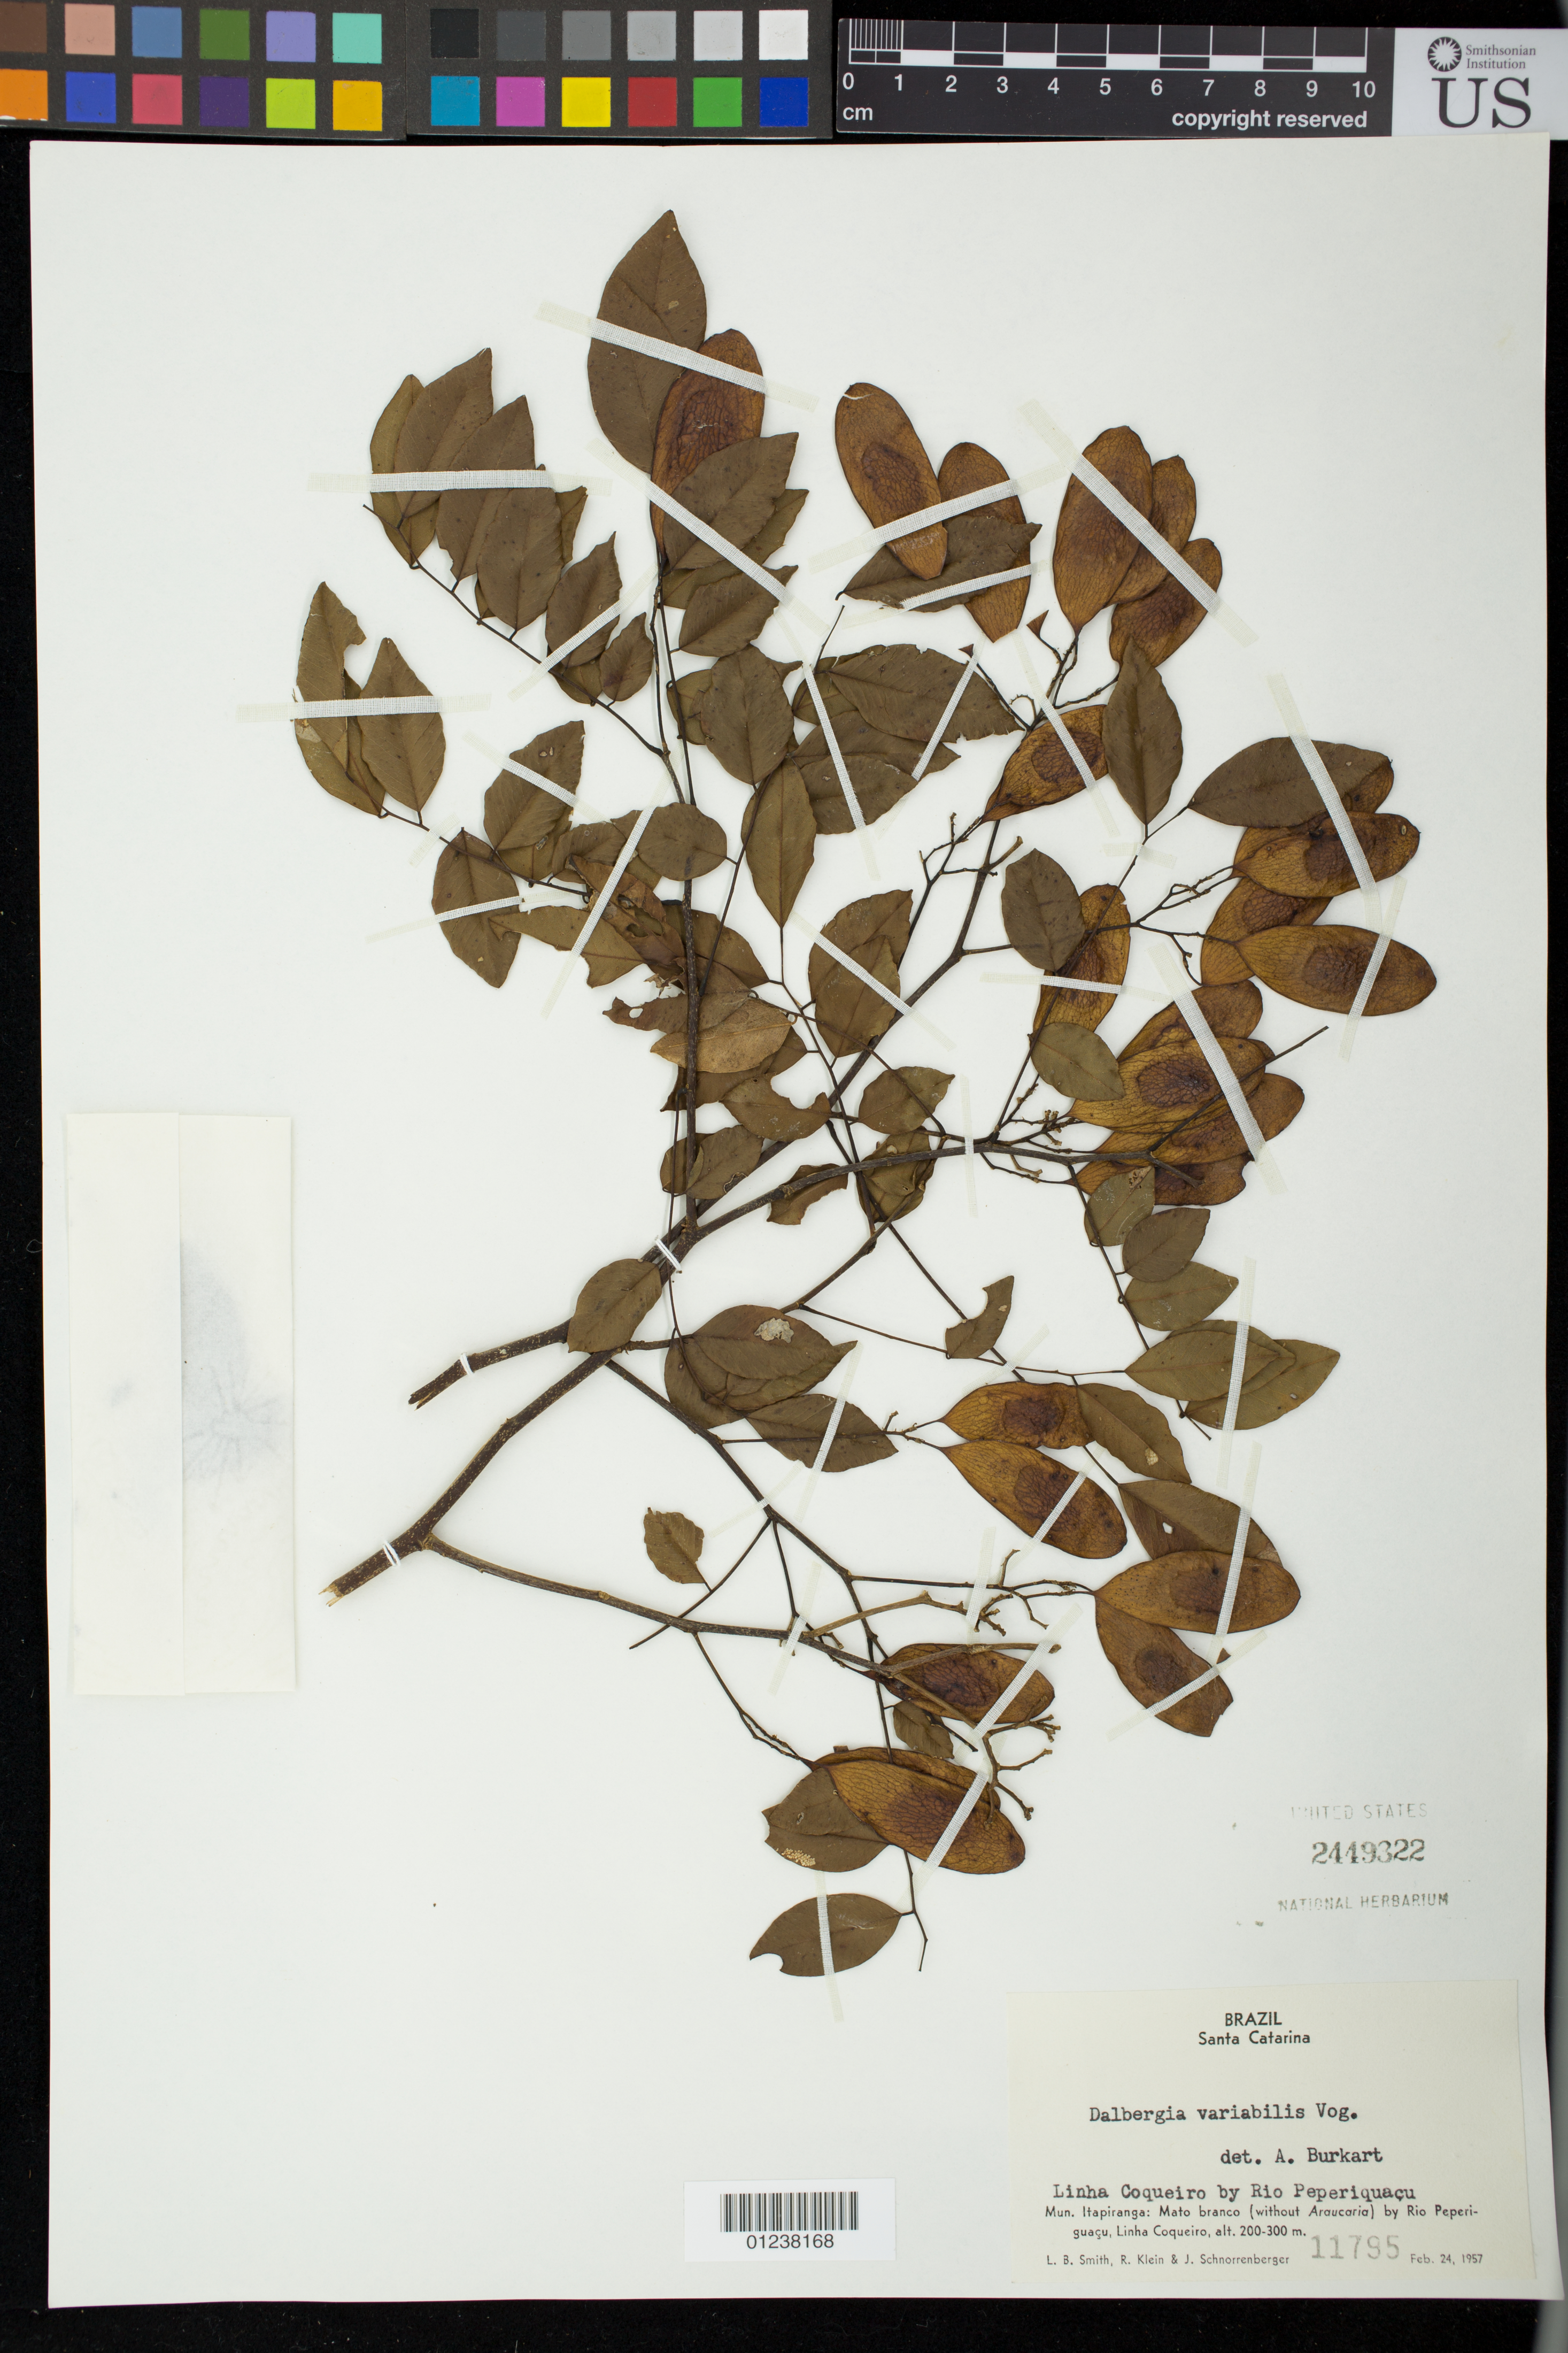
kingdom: Plantae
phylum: Tracheophyta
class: Magnoliopsida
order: Fabales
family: Fabaceae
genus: Dalbergia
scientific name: Dalbergia frutescens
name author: (Vell.) Britton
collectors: L. Smith, R. M. Klein & J. Schnorrenberger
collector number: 11795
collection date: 1957-02-24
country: Brazil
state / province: Santa Catarina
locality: Mun. Itapiranga. Linha Coqueiro by Rio Peperiquacu.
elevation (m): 200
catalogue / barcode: US 2449322